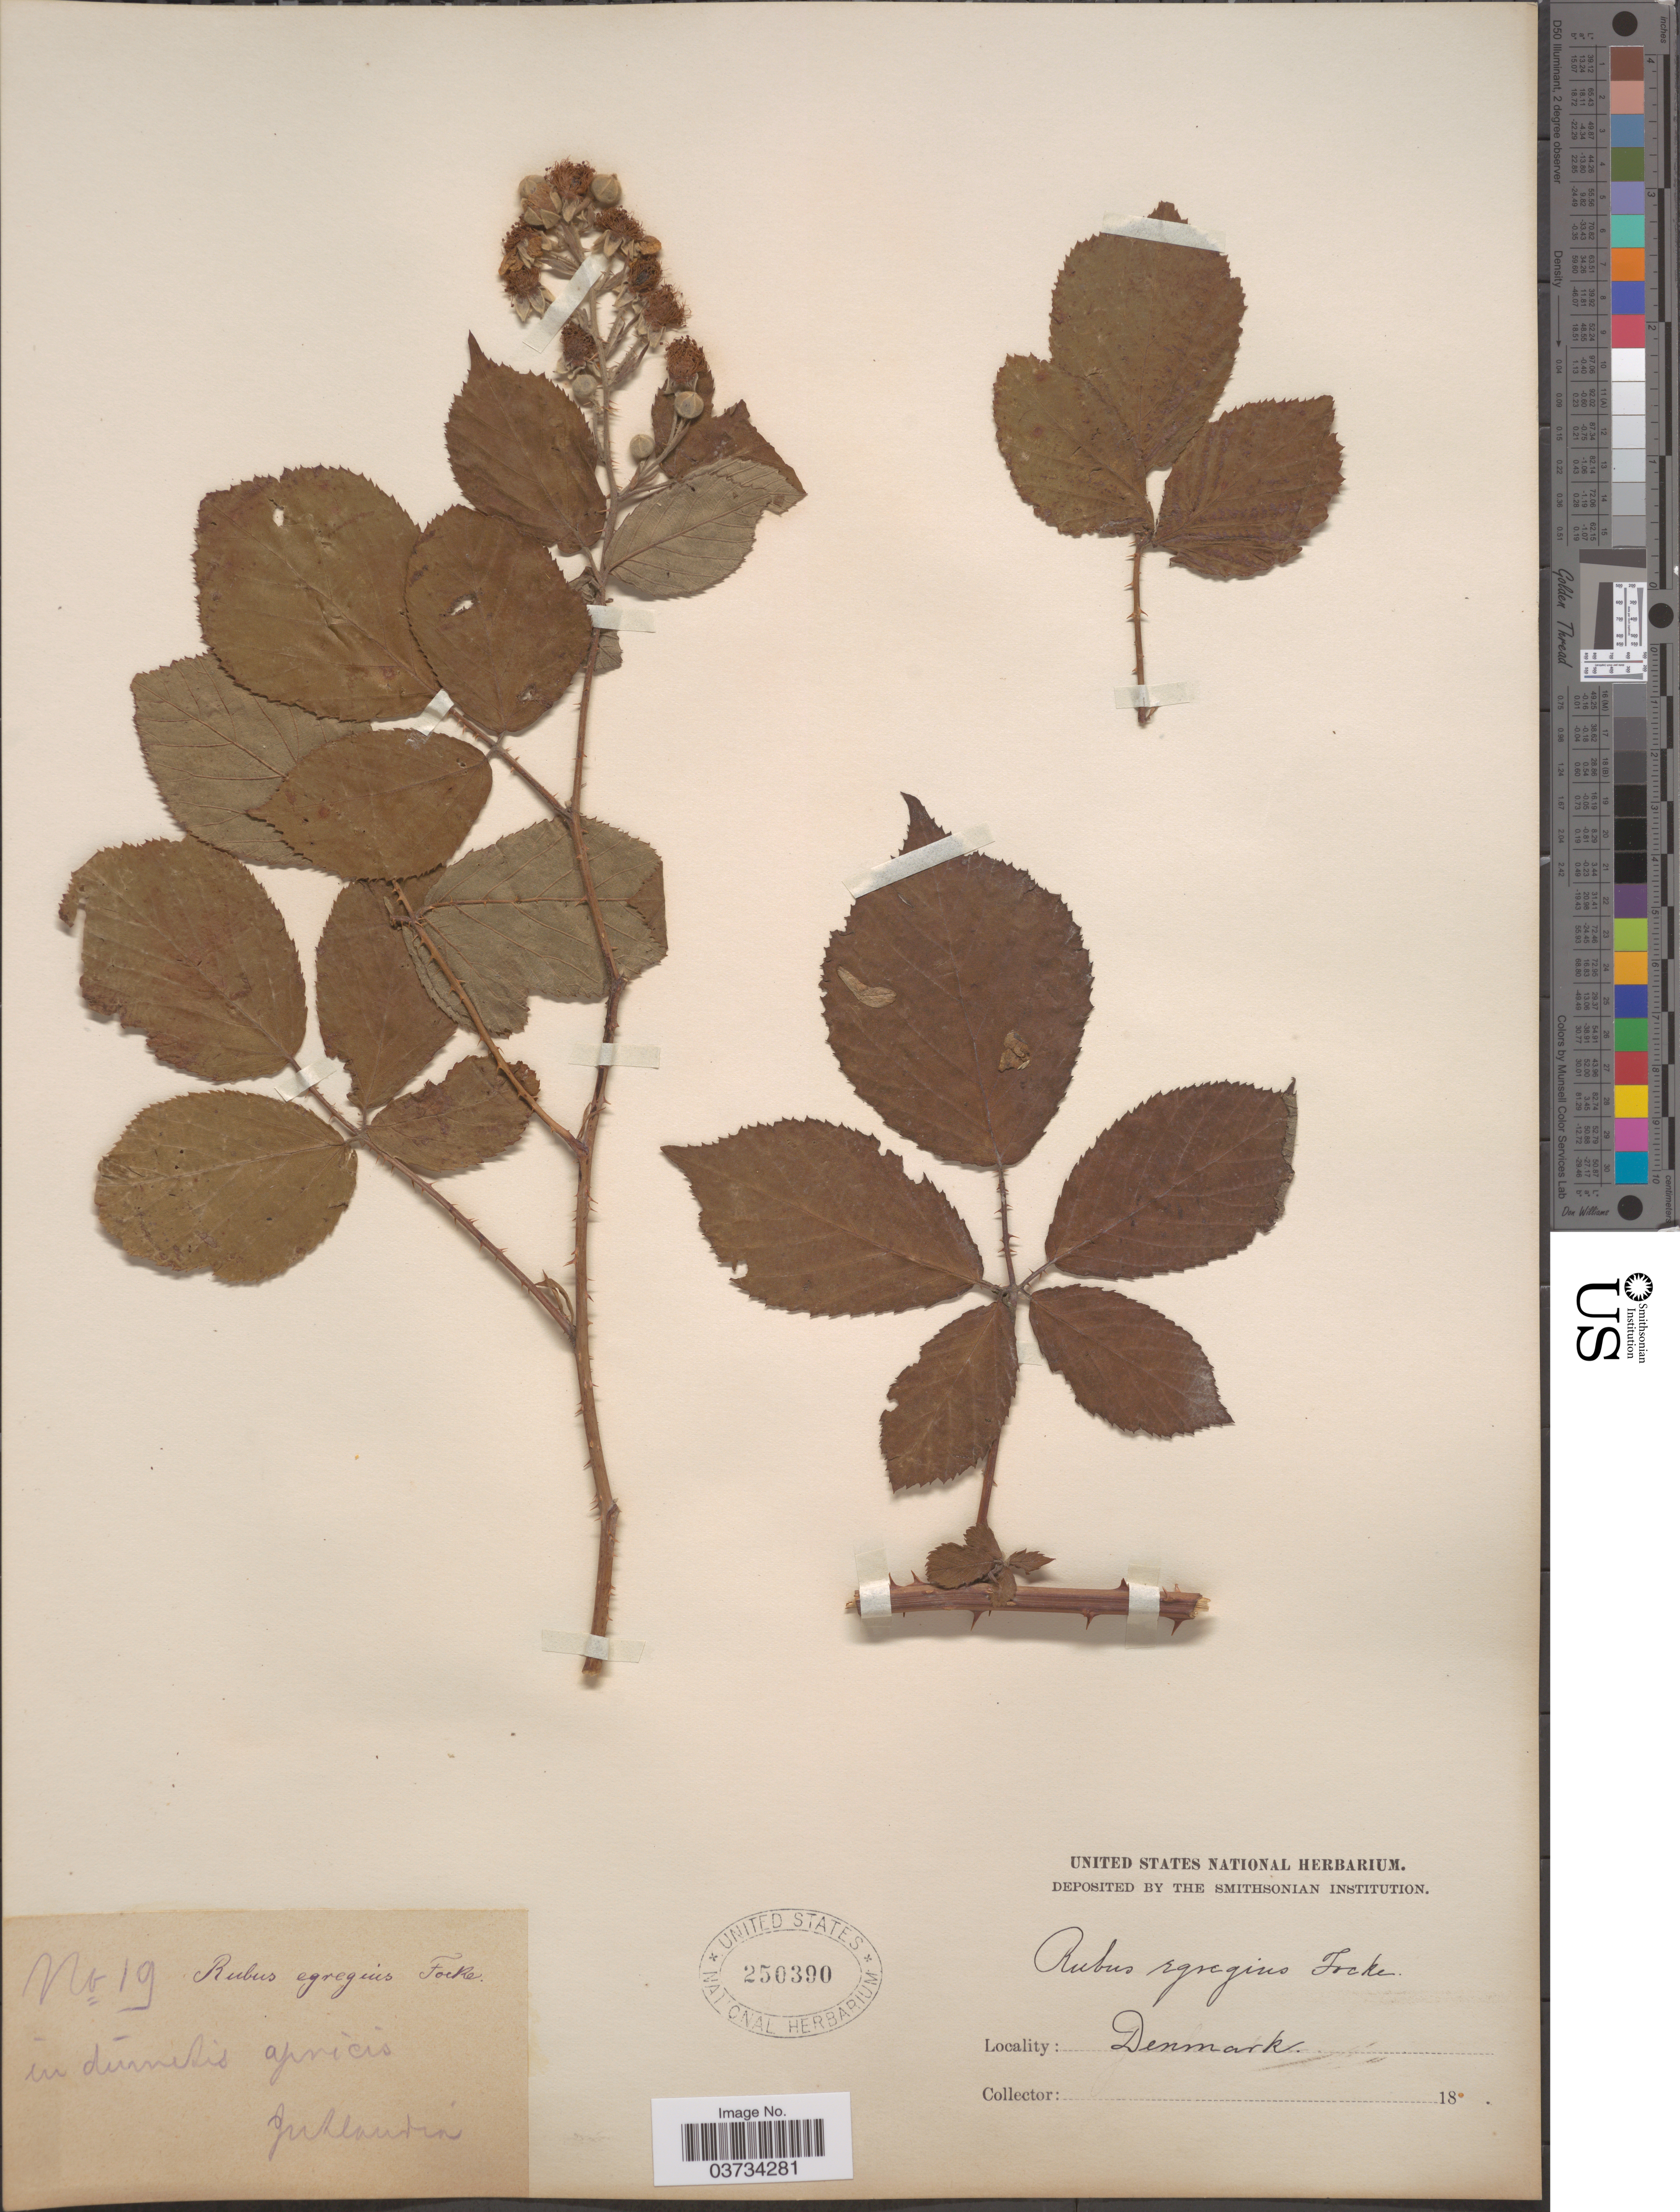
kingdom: Plantae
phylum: Tracheophyta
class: Magnoliopsida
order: Rosales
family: Rosaceae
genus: Rubus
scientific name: Rubus egregius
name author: Focke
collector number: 19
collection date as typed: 18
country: Denmark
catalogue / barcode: US 250390